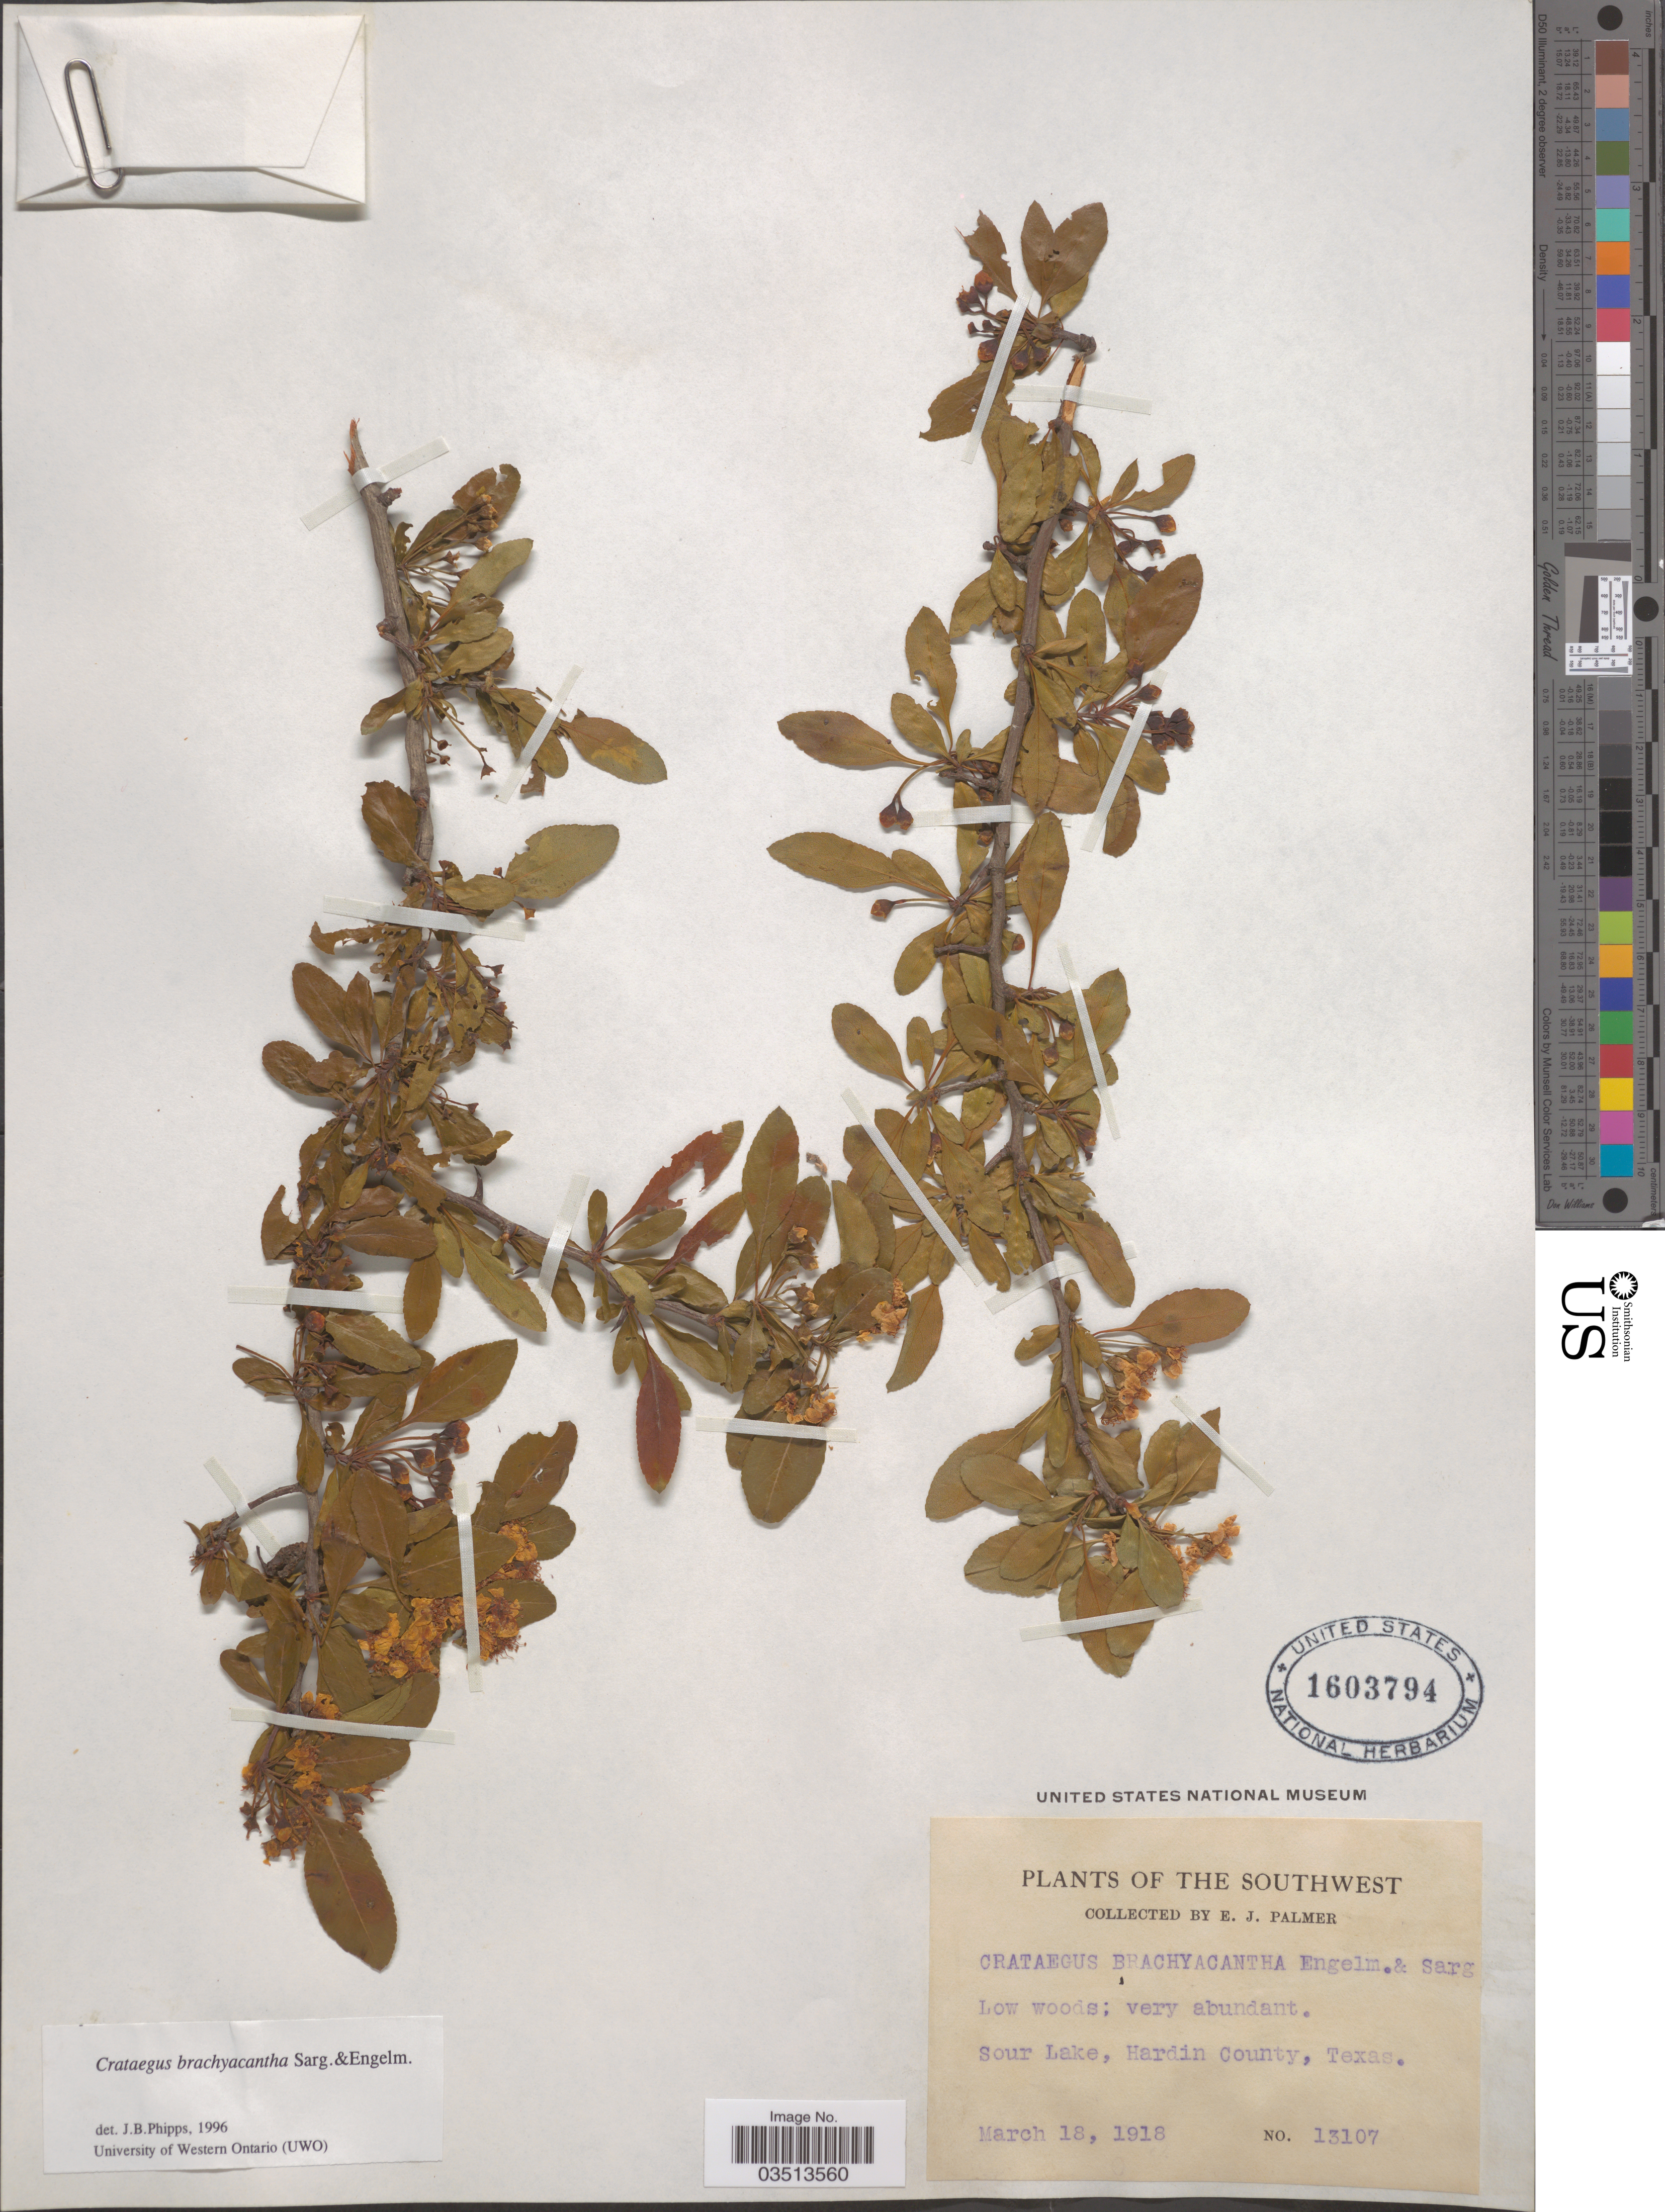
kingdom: Plantae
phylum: Tracheophyta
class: Magnoliopsida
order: Rosales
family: Rosaceae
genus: Crataegus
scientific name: Crataegus brachyacantha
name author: Sarg. & Engelm.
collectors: E. J. Palmer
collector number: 13107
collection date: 1918-03-18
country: United States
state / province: Texas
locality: Southwest. Sour Lake, Hardin County.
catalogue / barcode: US 1603794